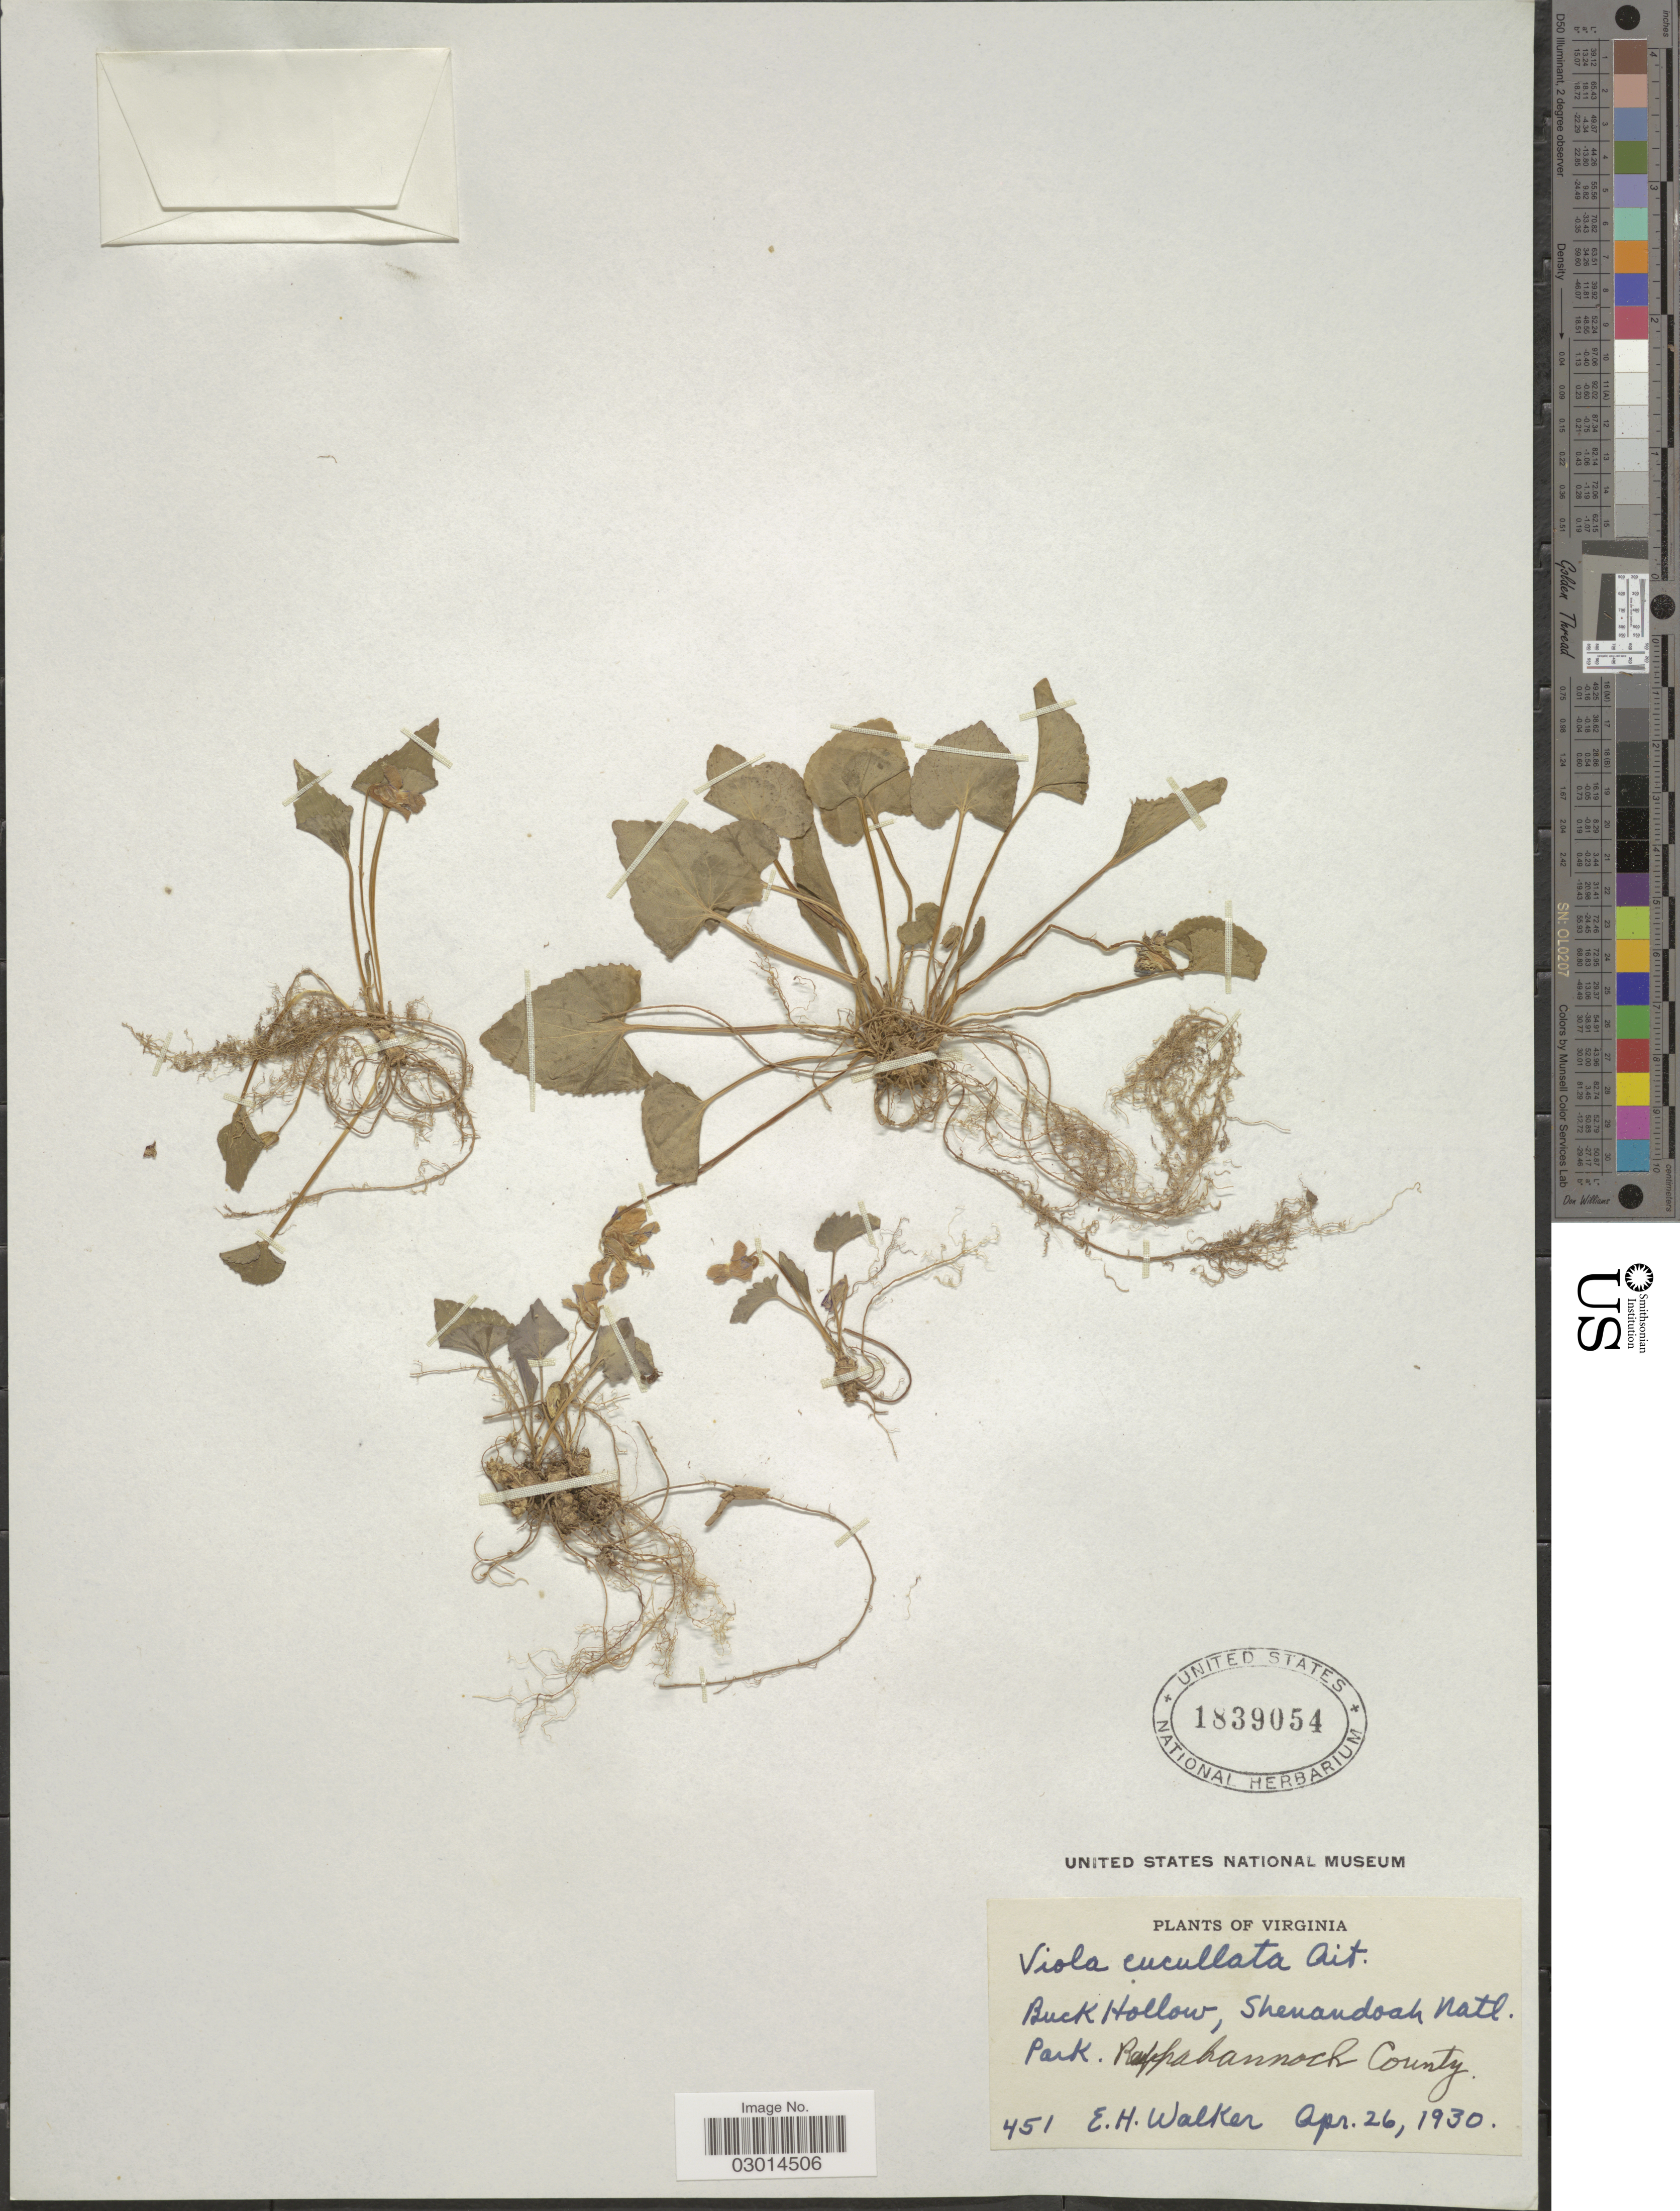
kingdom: Plantae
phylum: Tracheophyta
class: Magnoliopsida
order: Malpighiales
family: Violaceae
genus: Viola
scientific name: Viola cucullata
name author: Aiton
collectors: E. H. Walker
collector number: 451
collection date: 1930-04-26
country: United States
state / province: Virginia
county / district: Rappahannock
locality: Buck Hollow, Shenandoah Natl. Park. Rappahannock County.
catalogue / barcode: US 1839054